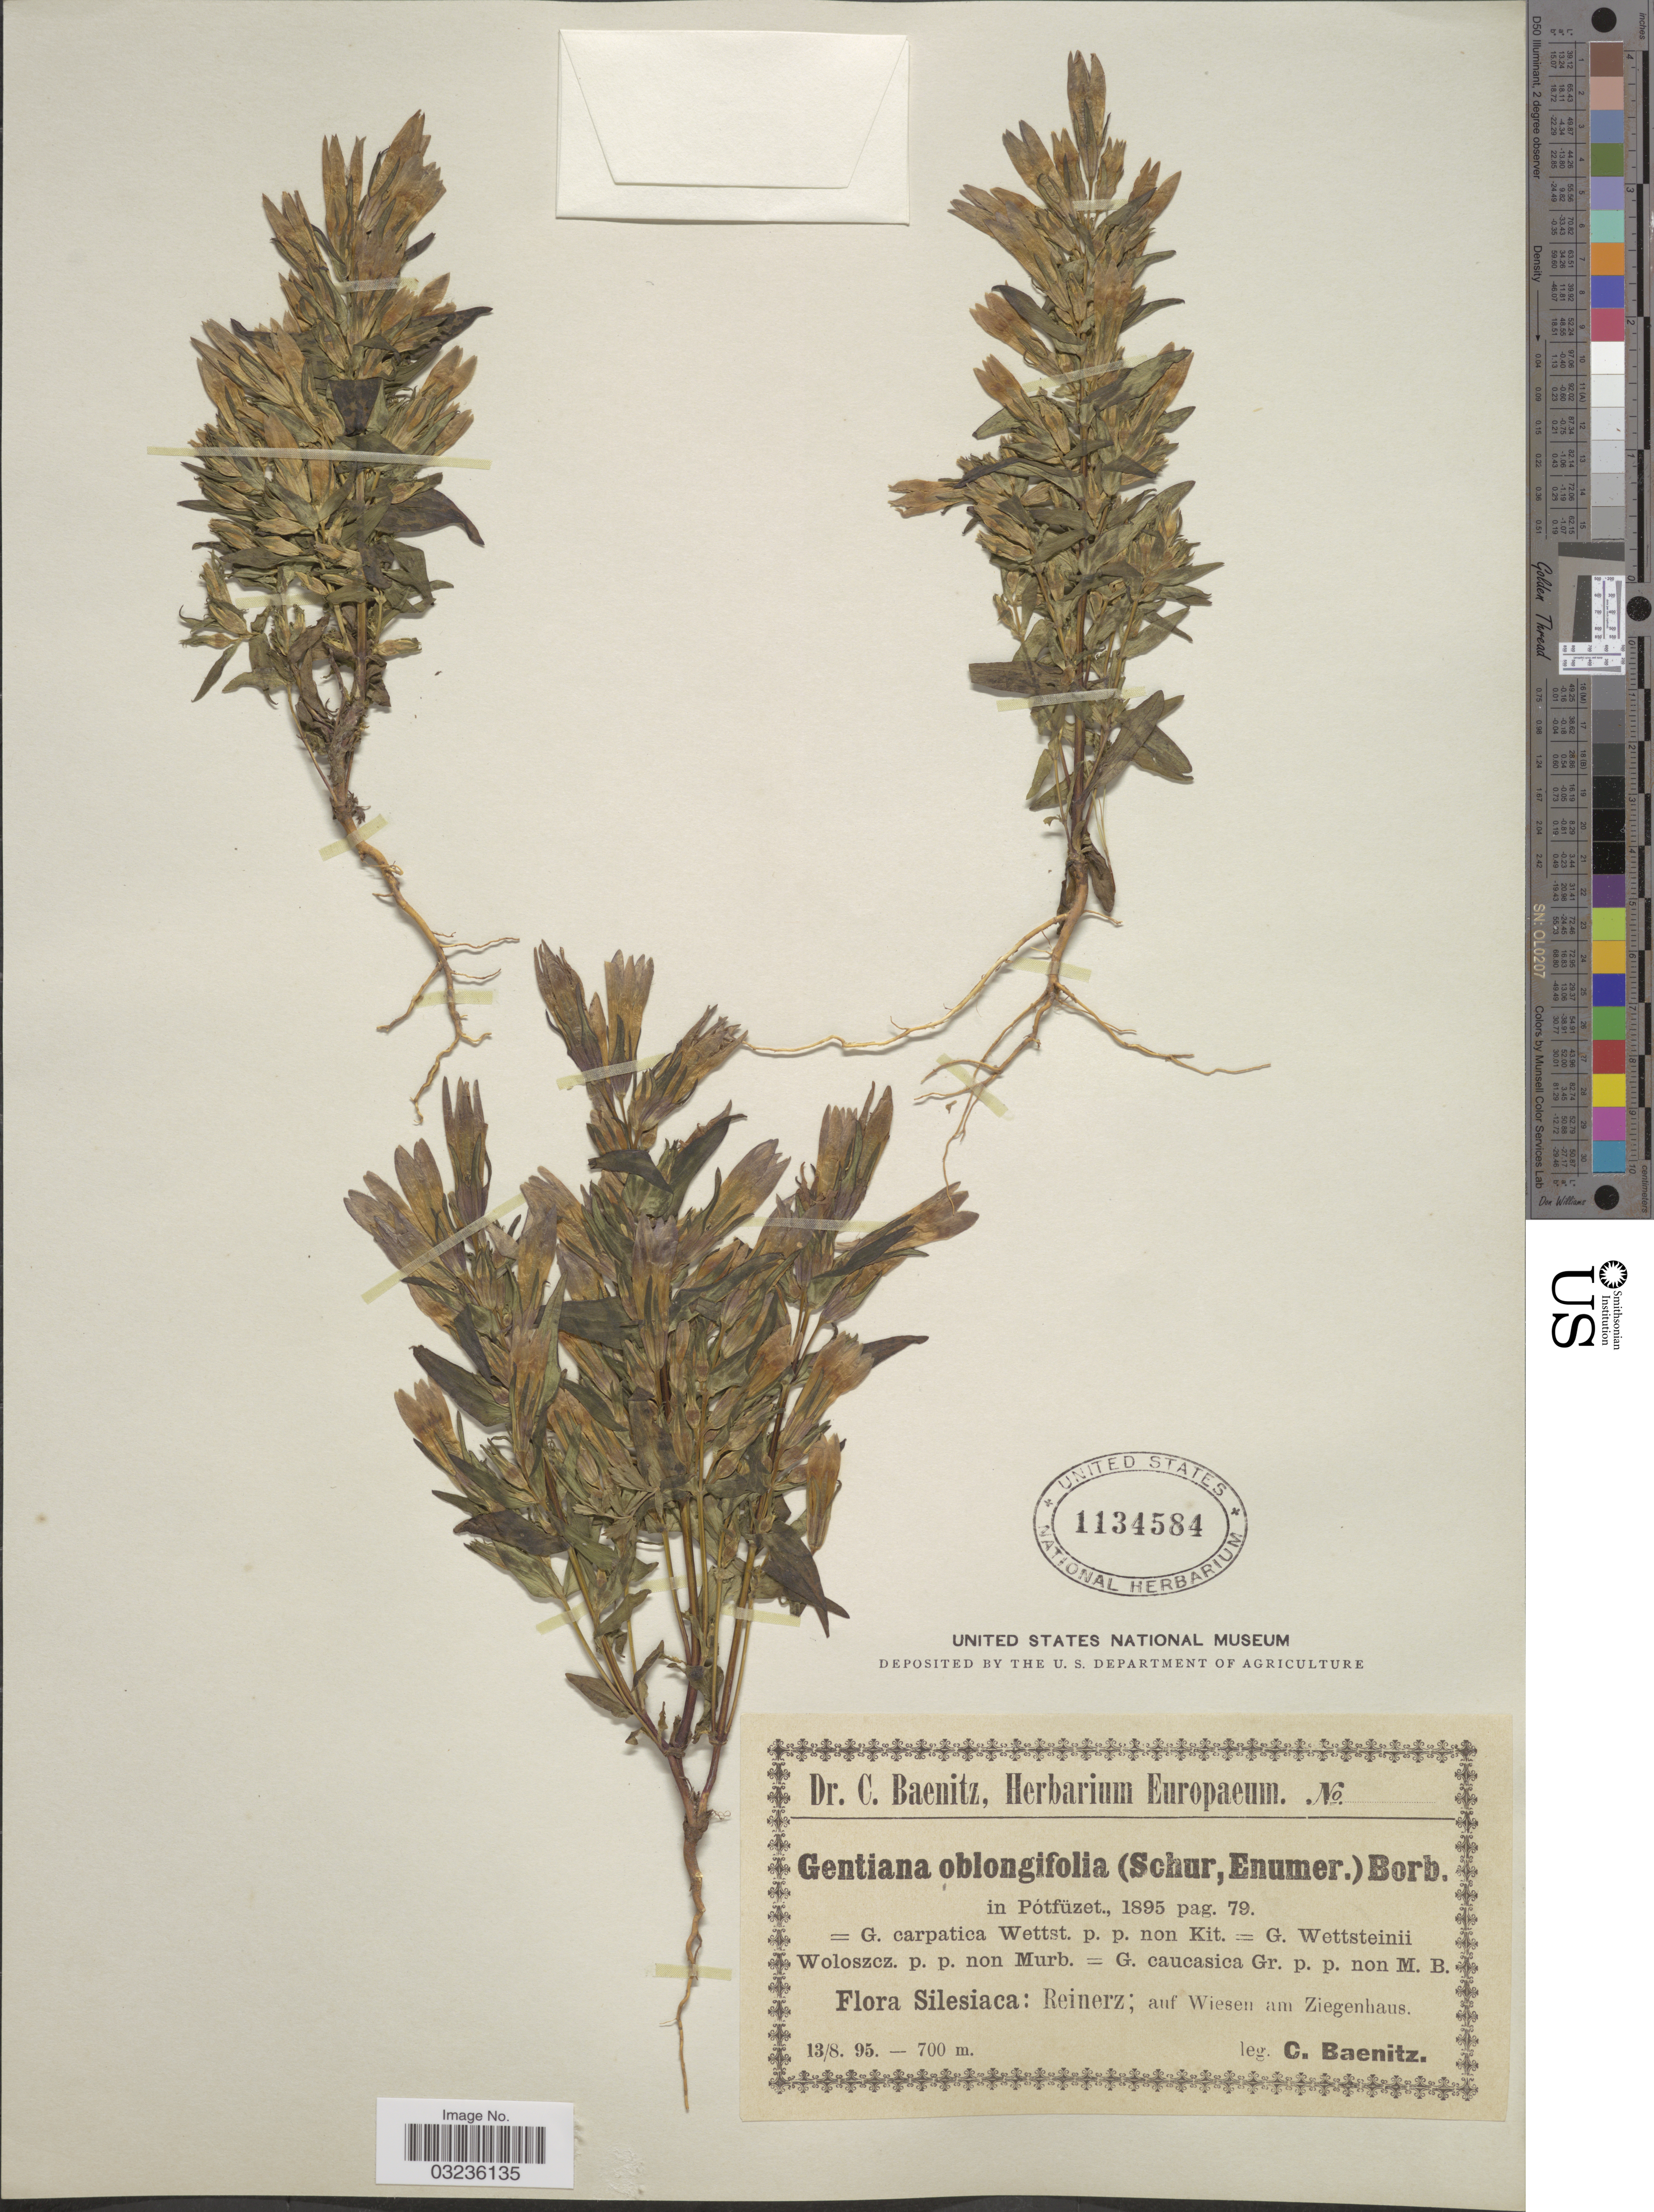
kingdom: Plantae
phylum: Tracheophyta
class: Magnoliopsida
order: Gentianales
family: Gentianaceae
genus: Gentiana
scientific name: Gentiana oblongifolia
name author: Schur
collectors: C. G. Baenitz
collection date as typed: Transcribed d/m/y: 13/8/95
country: Poland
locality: Silesiaca: Reinerz; auf Wiesen am Ziegenhaus.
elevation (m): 700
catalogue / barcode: US 1134584